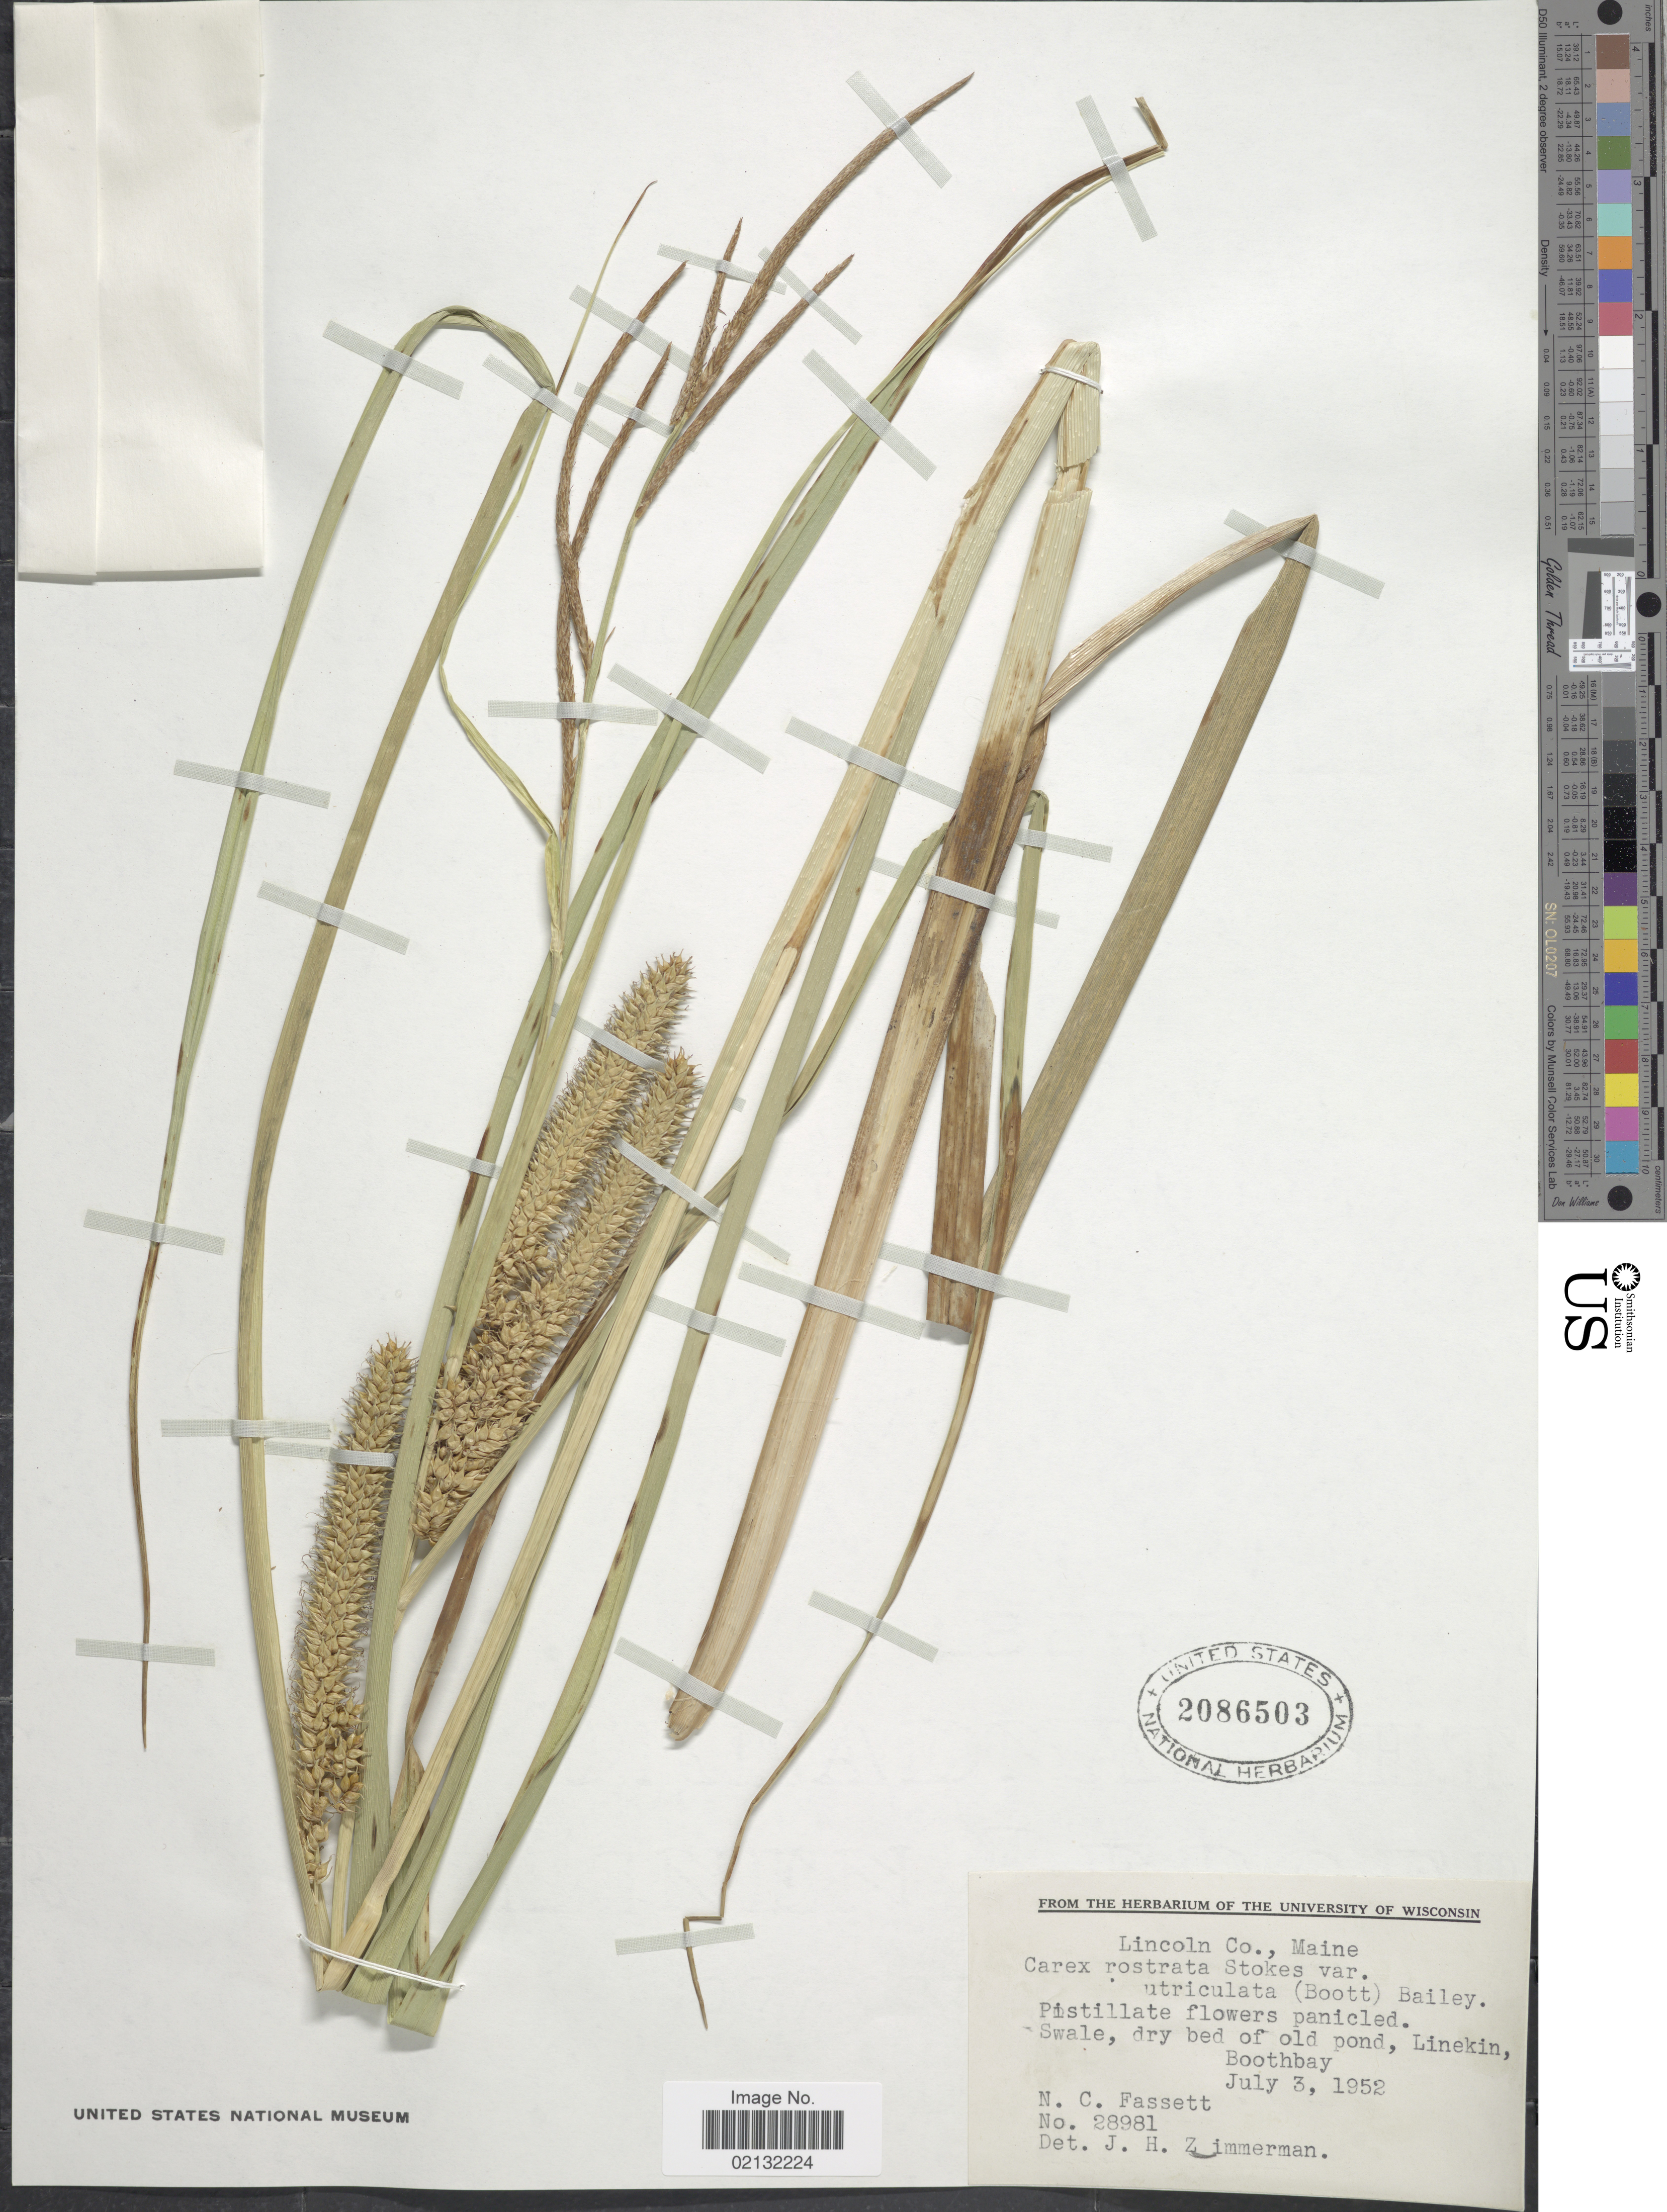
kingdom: Plantae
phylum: Tracheophyta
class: Liliopsida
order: Poales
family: Cyperaceae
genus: Carex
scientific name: Carex rostrata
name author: Stokes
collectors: N. C. Fassett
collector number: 28981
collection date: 1952-07-03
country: United States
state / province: Maine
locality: Lincoln Co., swale, dry bed of old pond, Linekin, Boothbay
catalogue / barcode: US 2086503